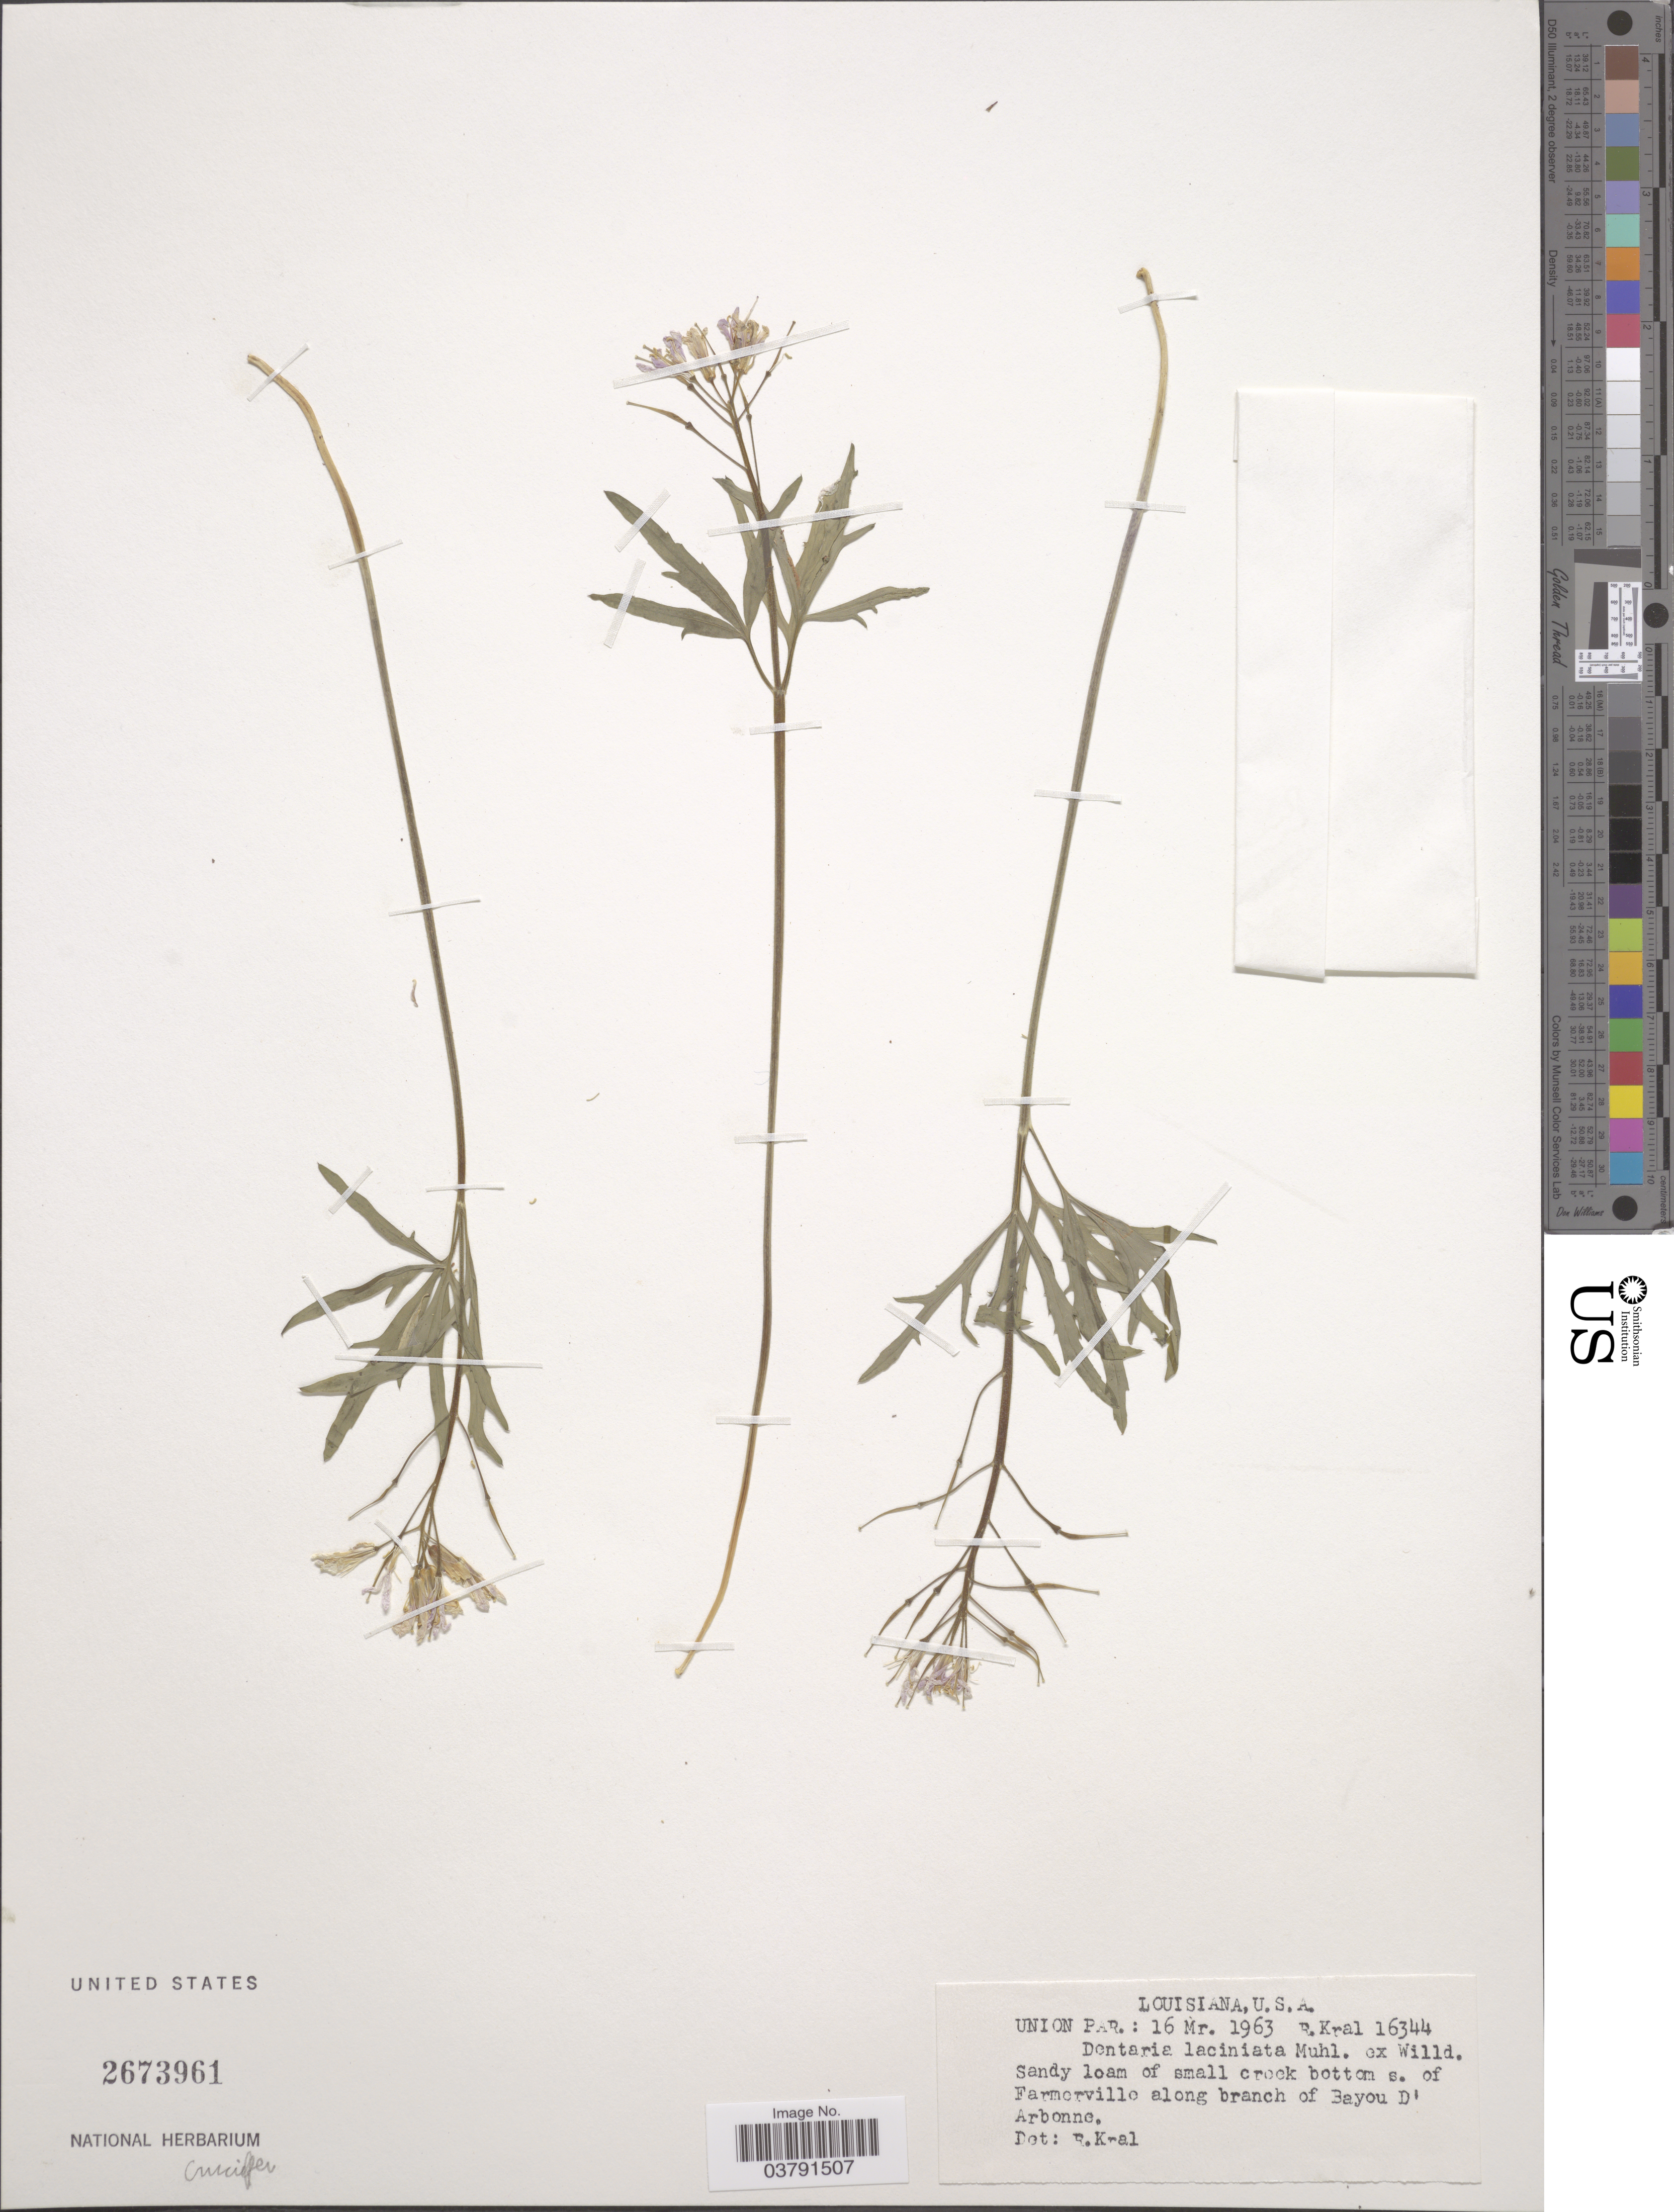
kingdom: Plantae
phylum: Tracheophyta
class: Magnoliopsida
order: Brassicales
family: Brassicaceae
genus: Dentaria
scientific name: Dentaria laciniata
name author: Muhl.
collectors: R. Kral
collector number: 16344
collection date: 1963-03-16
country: United States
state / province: Louisiana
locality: Union Par. Sandy loam of small creek bottom s. of Farmerville along branch of Bayou D'Arbonne.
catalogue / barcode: US 2673961